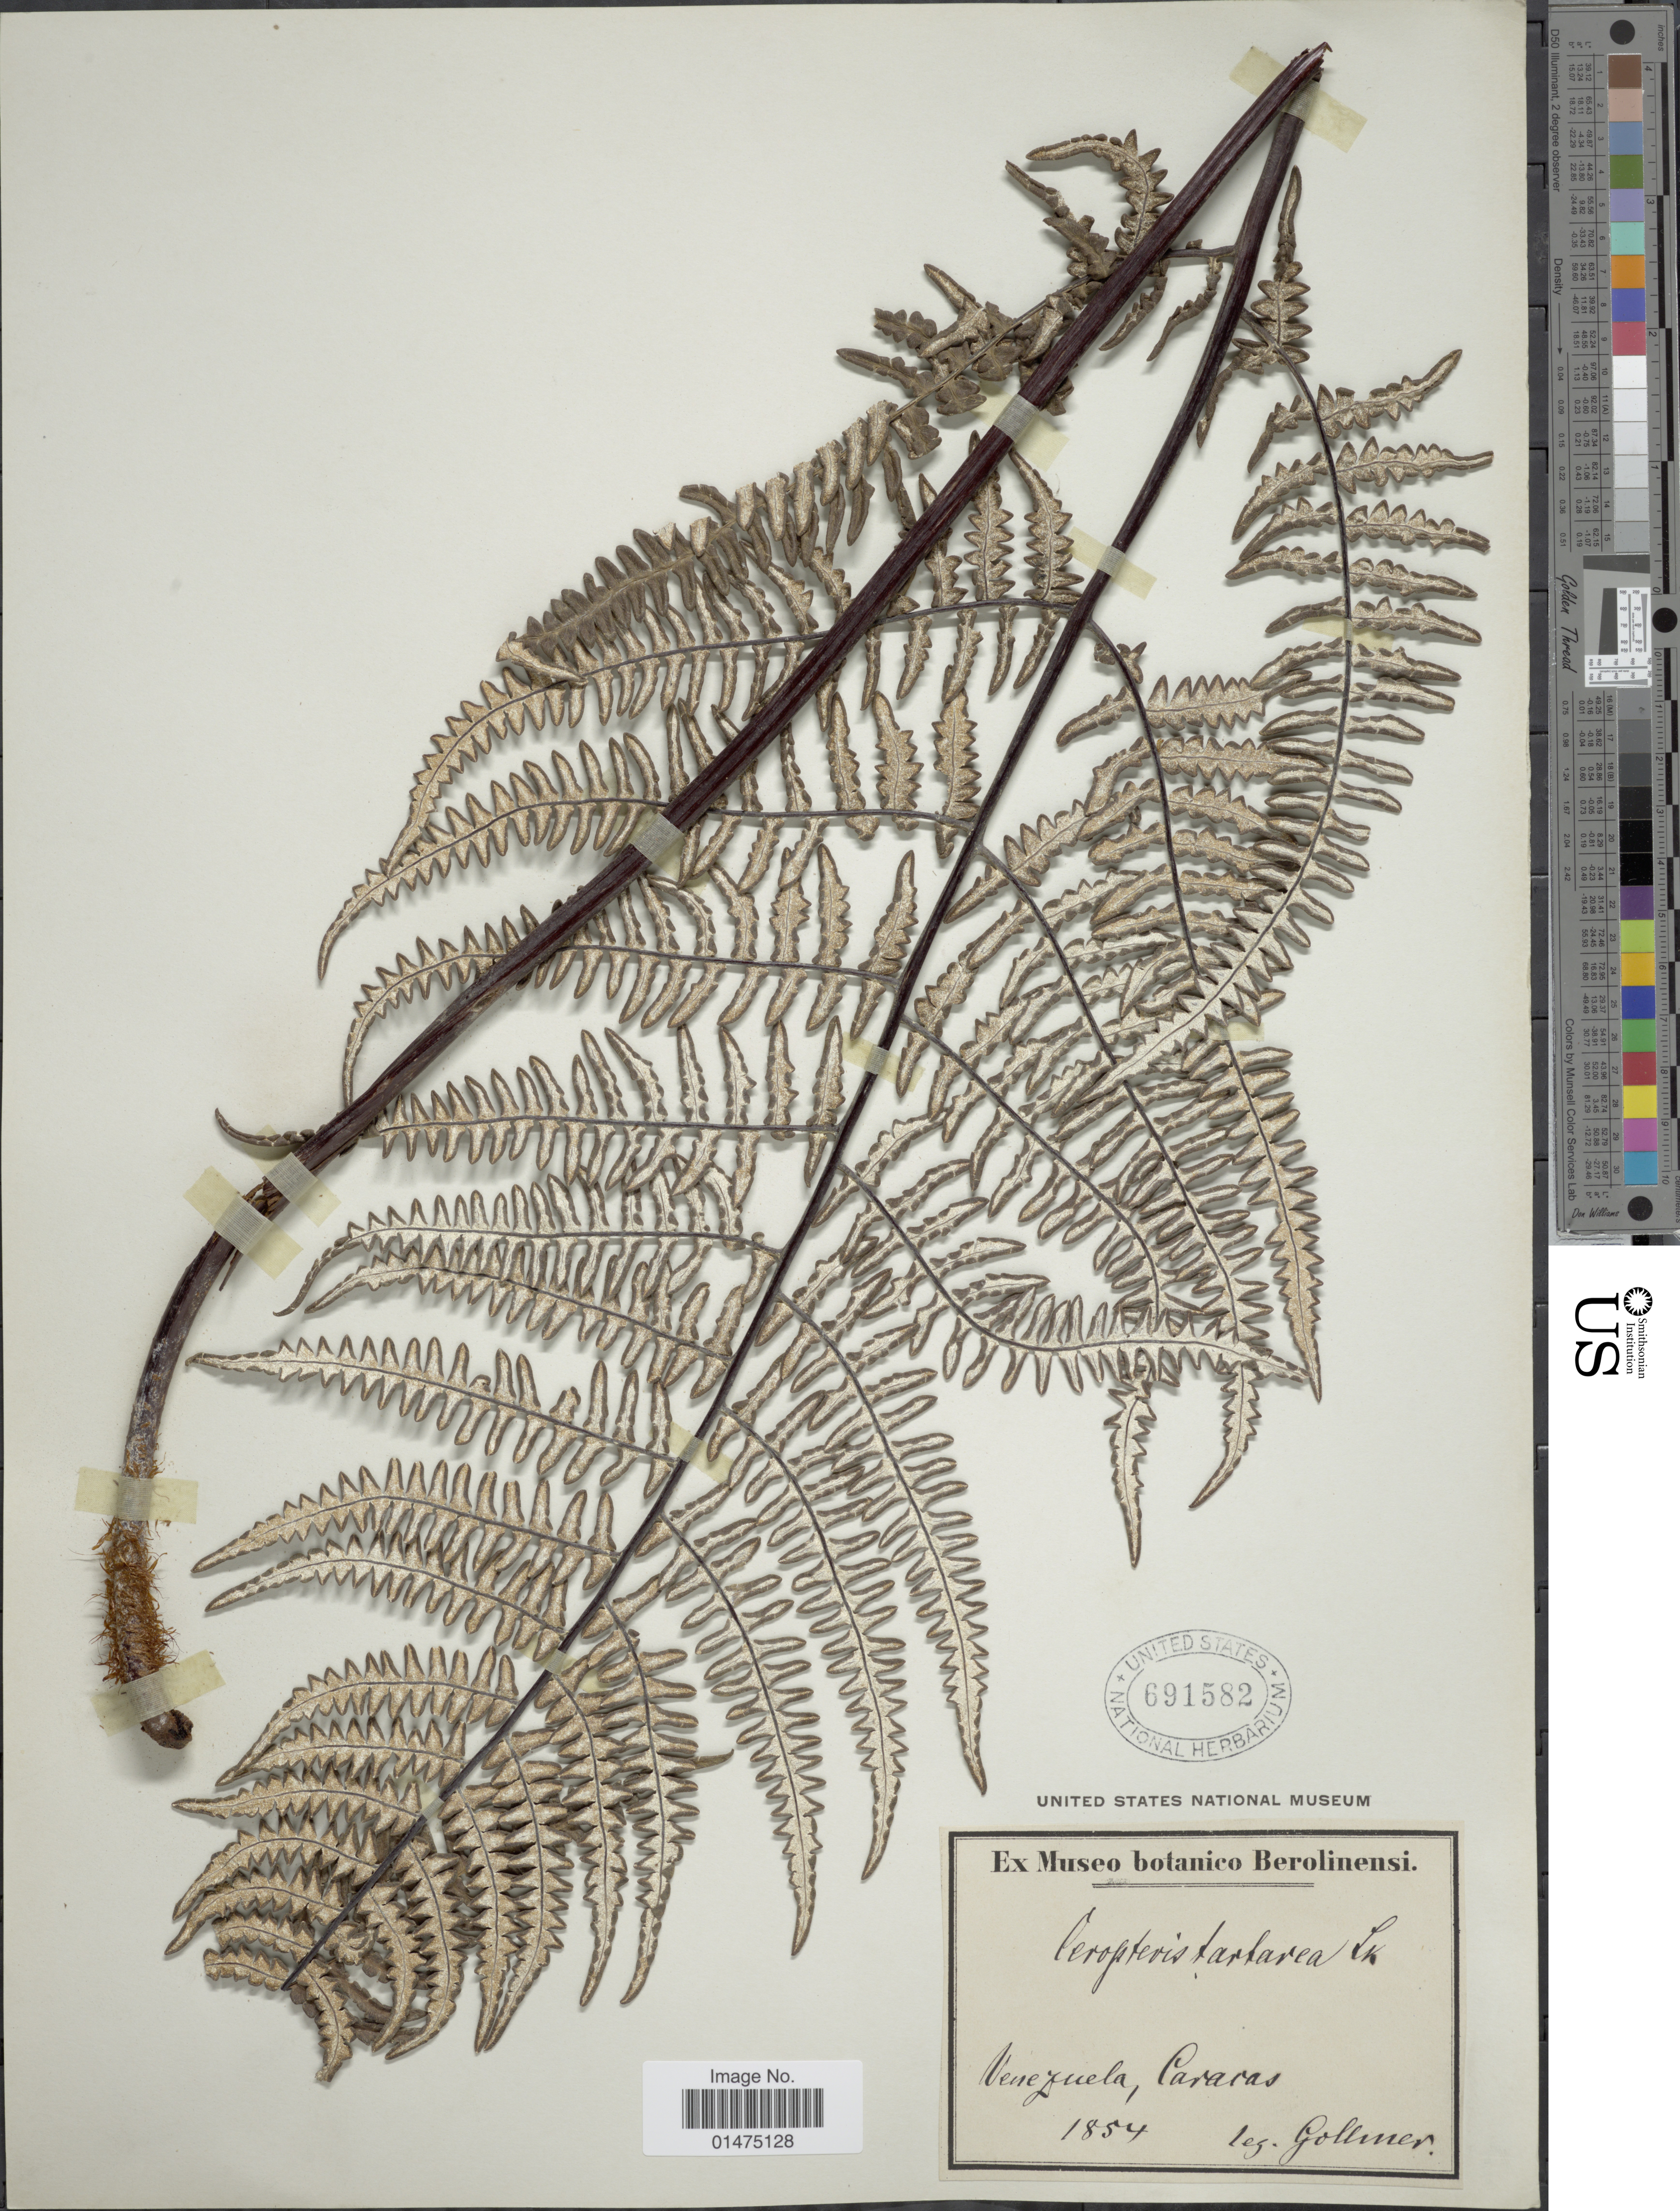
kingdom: Plantae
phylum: Tracheophyta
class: Polypodiopsida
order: Polypodiales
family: Pteridaceae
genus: Pityrogramma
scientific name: Pityrogramma tartarea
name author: (Cav.) Maxon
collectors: -. Gollmer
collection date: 1854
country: Venezuela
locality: Caracas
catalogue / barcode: US 691582